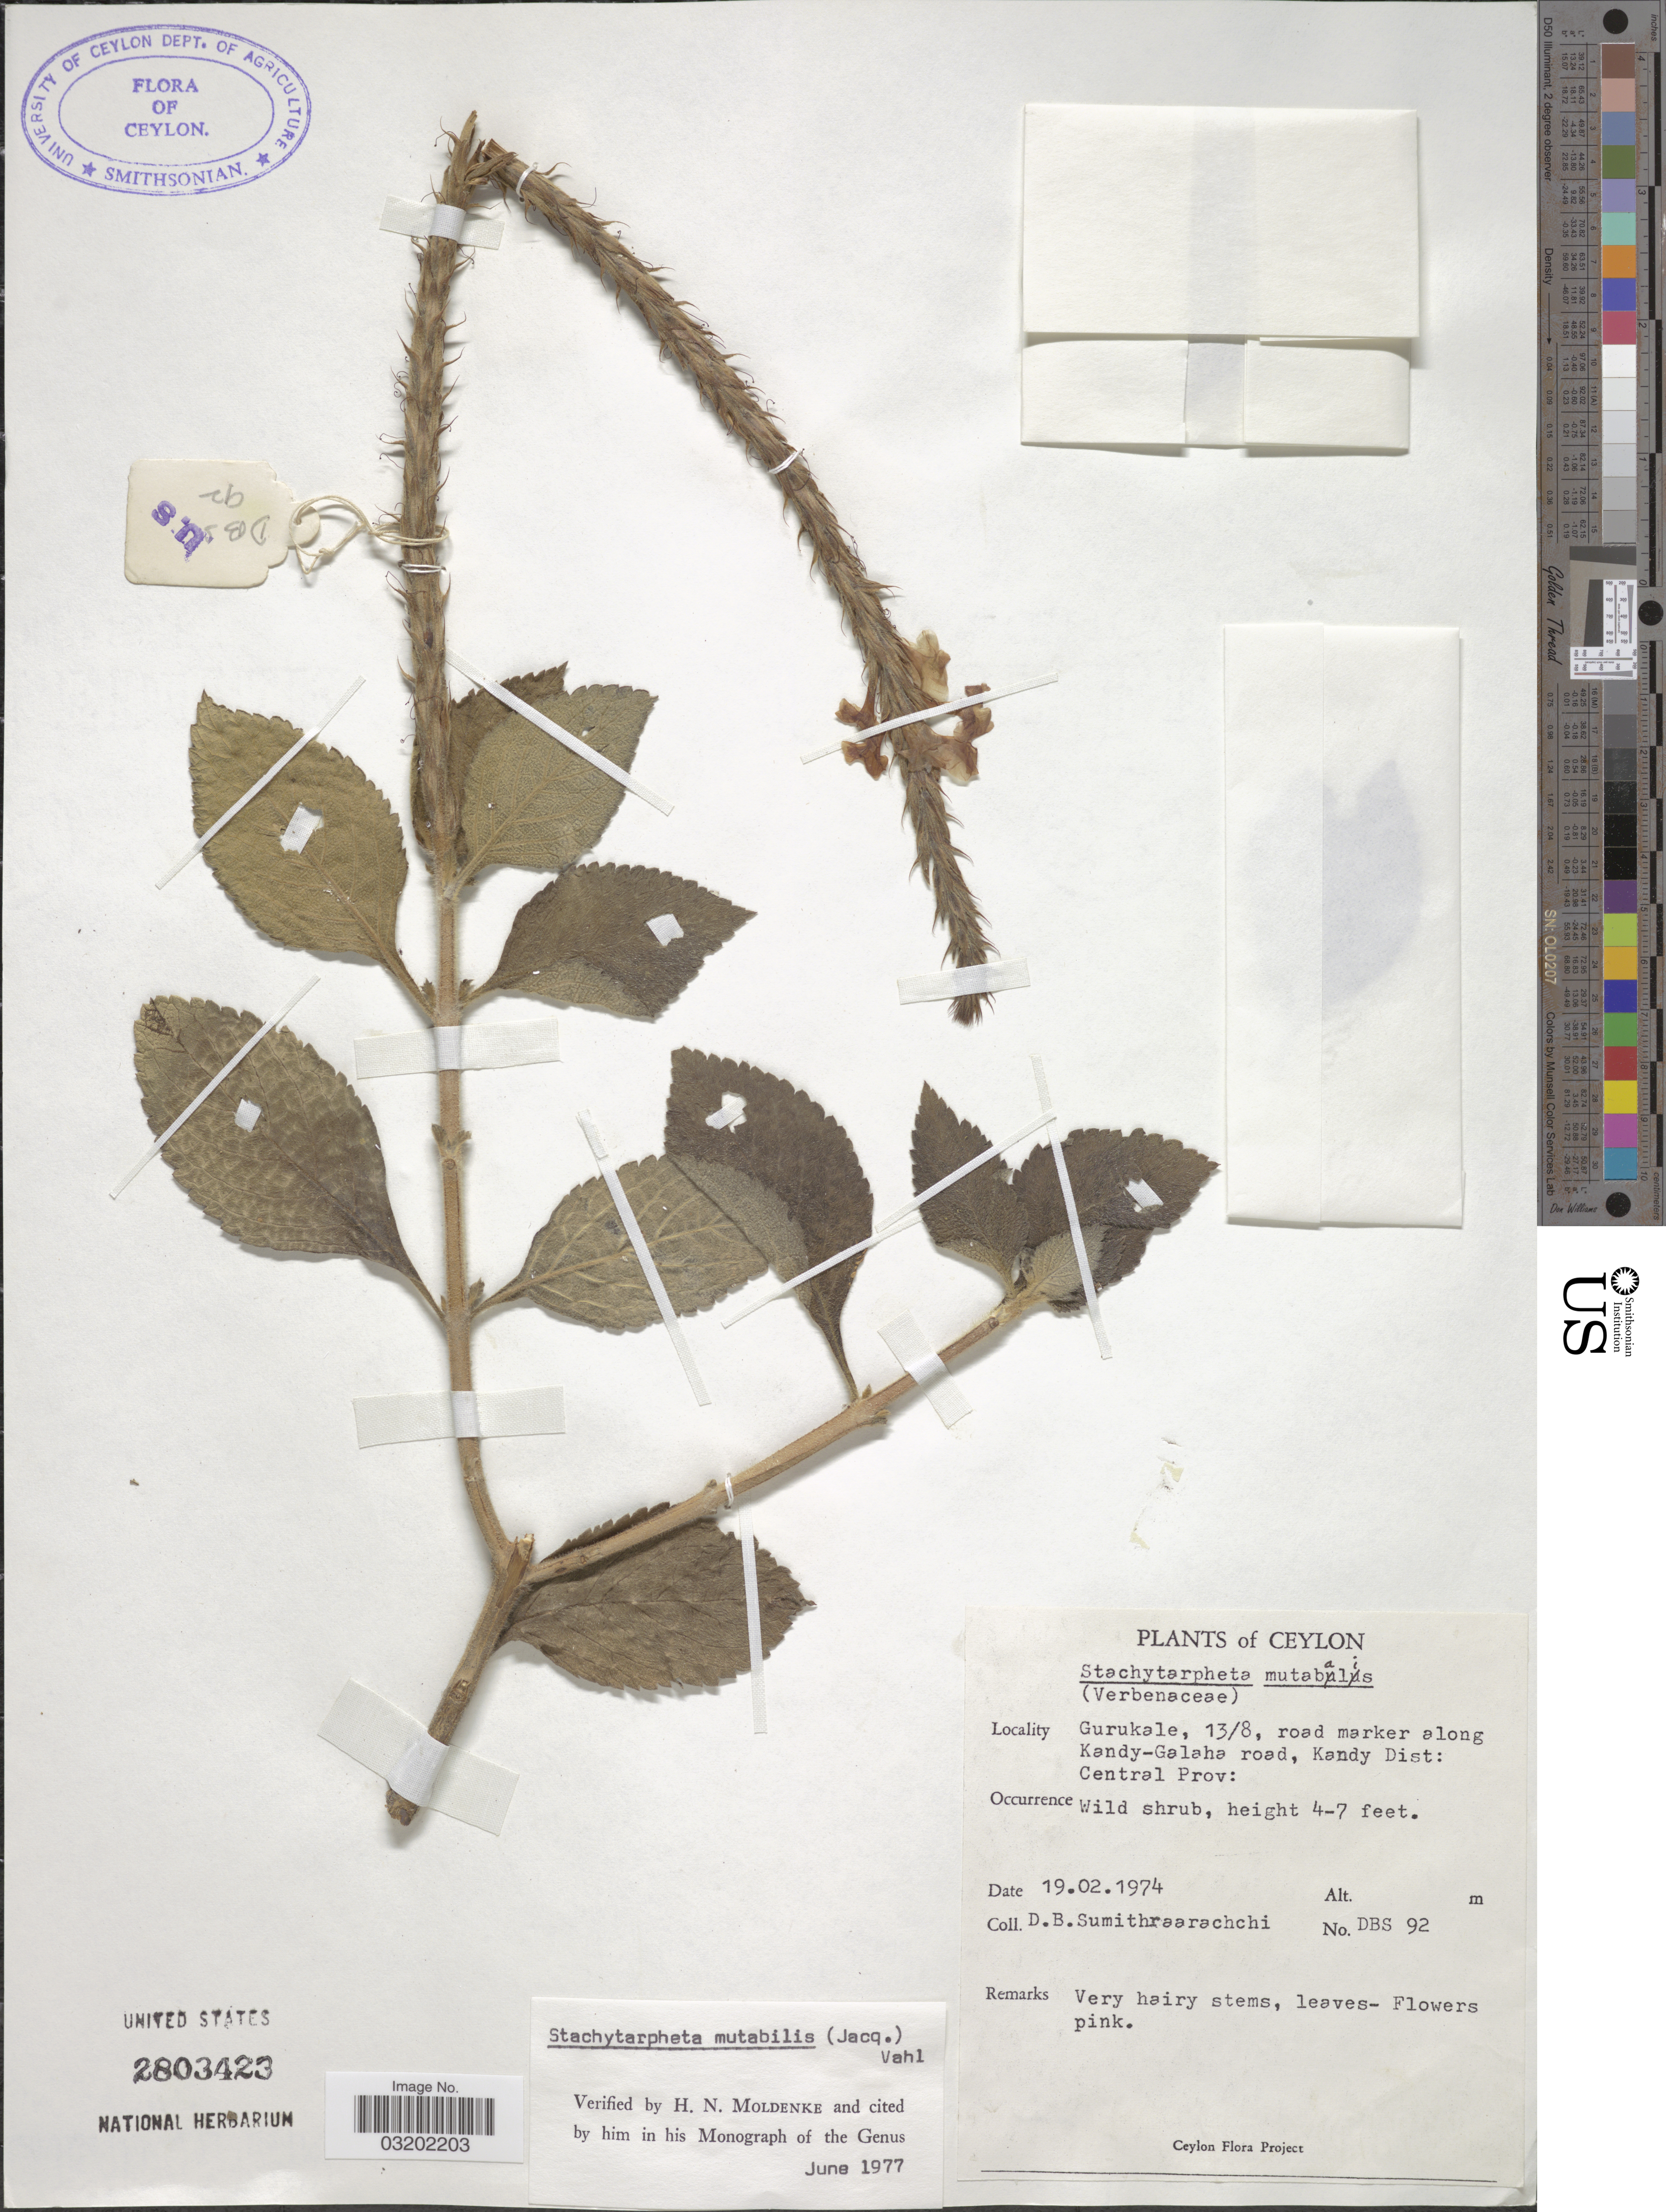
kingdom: Plantae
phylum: Tracheophyta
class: Magnoliopsida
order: Lamiales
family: Verbenaceae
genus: Stachytarpheta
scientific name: Stachytarpheta mutabilis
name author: (Jacq.) Vahl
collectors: D. B. Sumithraarachchi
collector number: DBS92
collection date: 1974-02-19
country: Sri Lanka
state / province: Central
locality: Ceylon. Gurukale, 13/8, road marker along Kandy-Galaha road, Kandy Dist.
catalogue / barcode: US 2803423